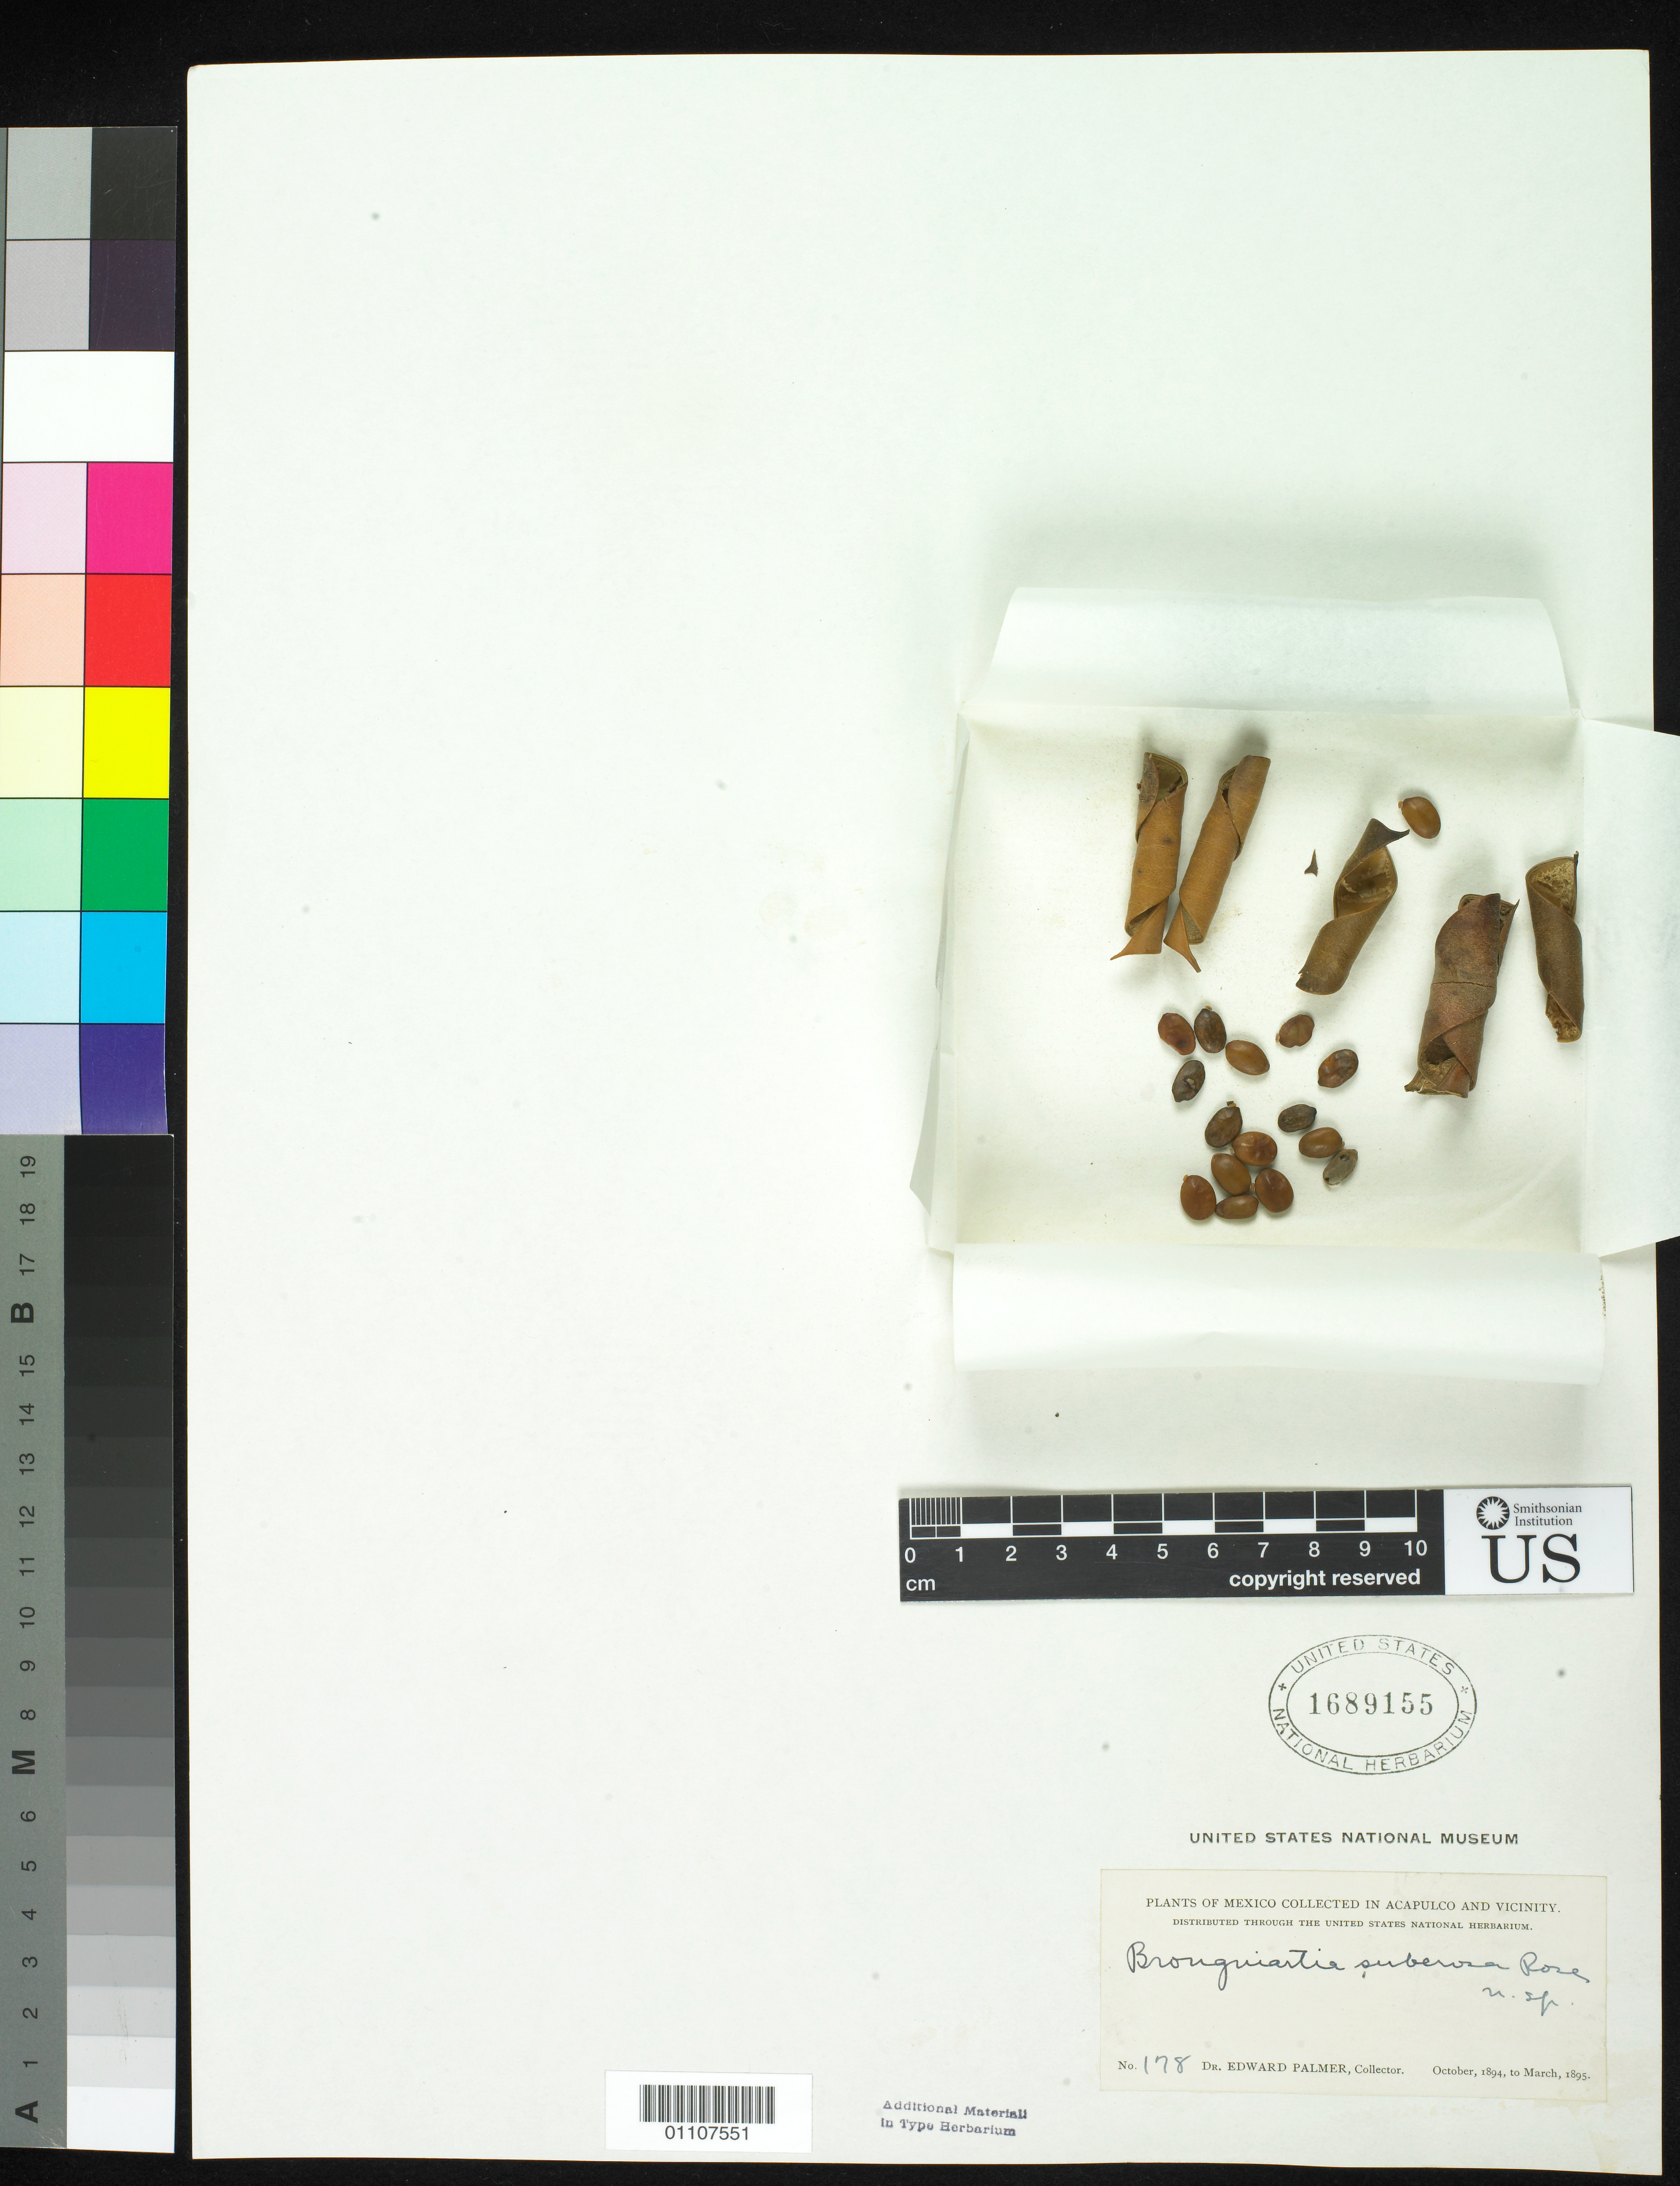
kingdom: Plantae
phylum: Tracheophyta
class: Magnoliopsida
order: Fabales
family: Fabaceae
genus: Brongniartia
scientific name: Brongniartia suberea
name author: Rose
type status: Type Collection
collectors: E. Palmer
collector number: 178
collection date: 1894-10/1895-03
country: Mexico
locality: Collected in Acapulco and Vicinity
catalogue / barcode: US 1689155